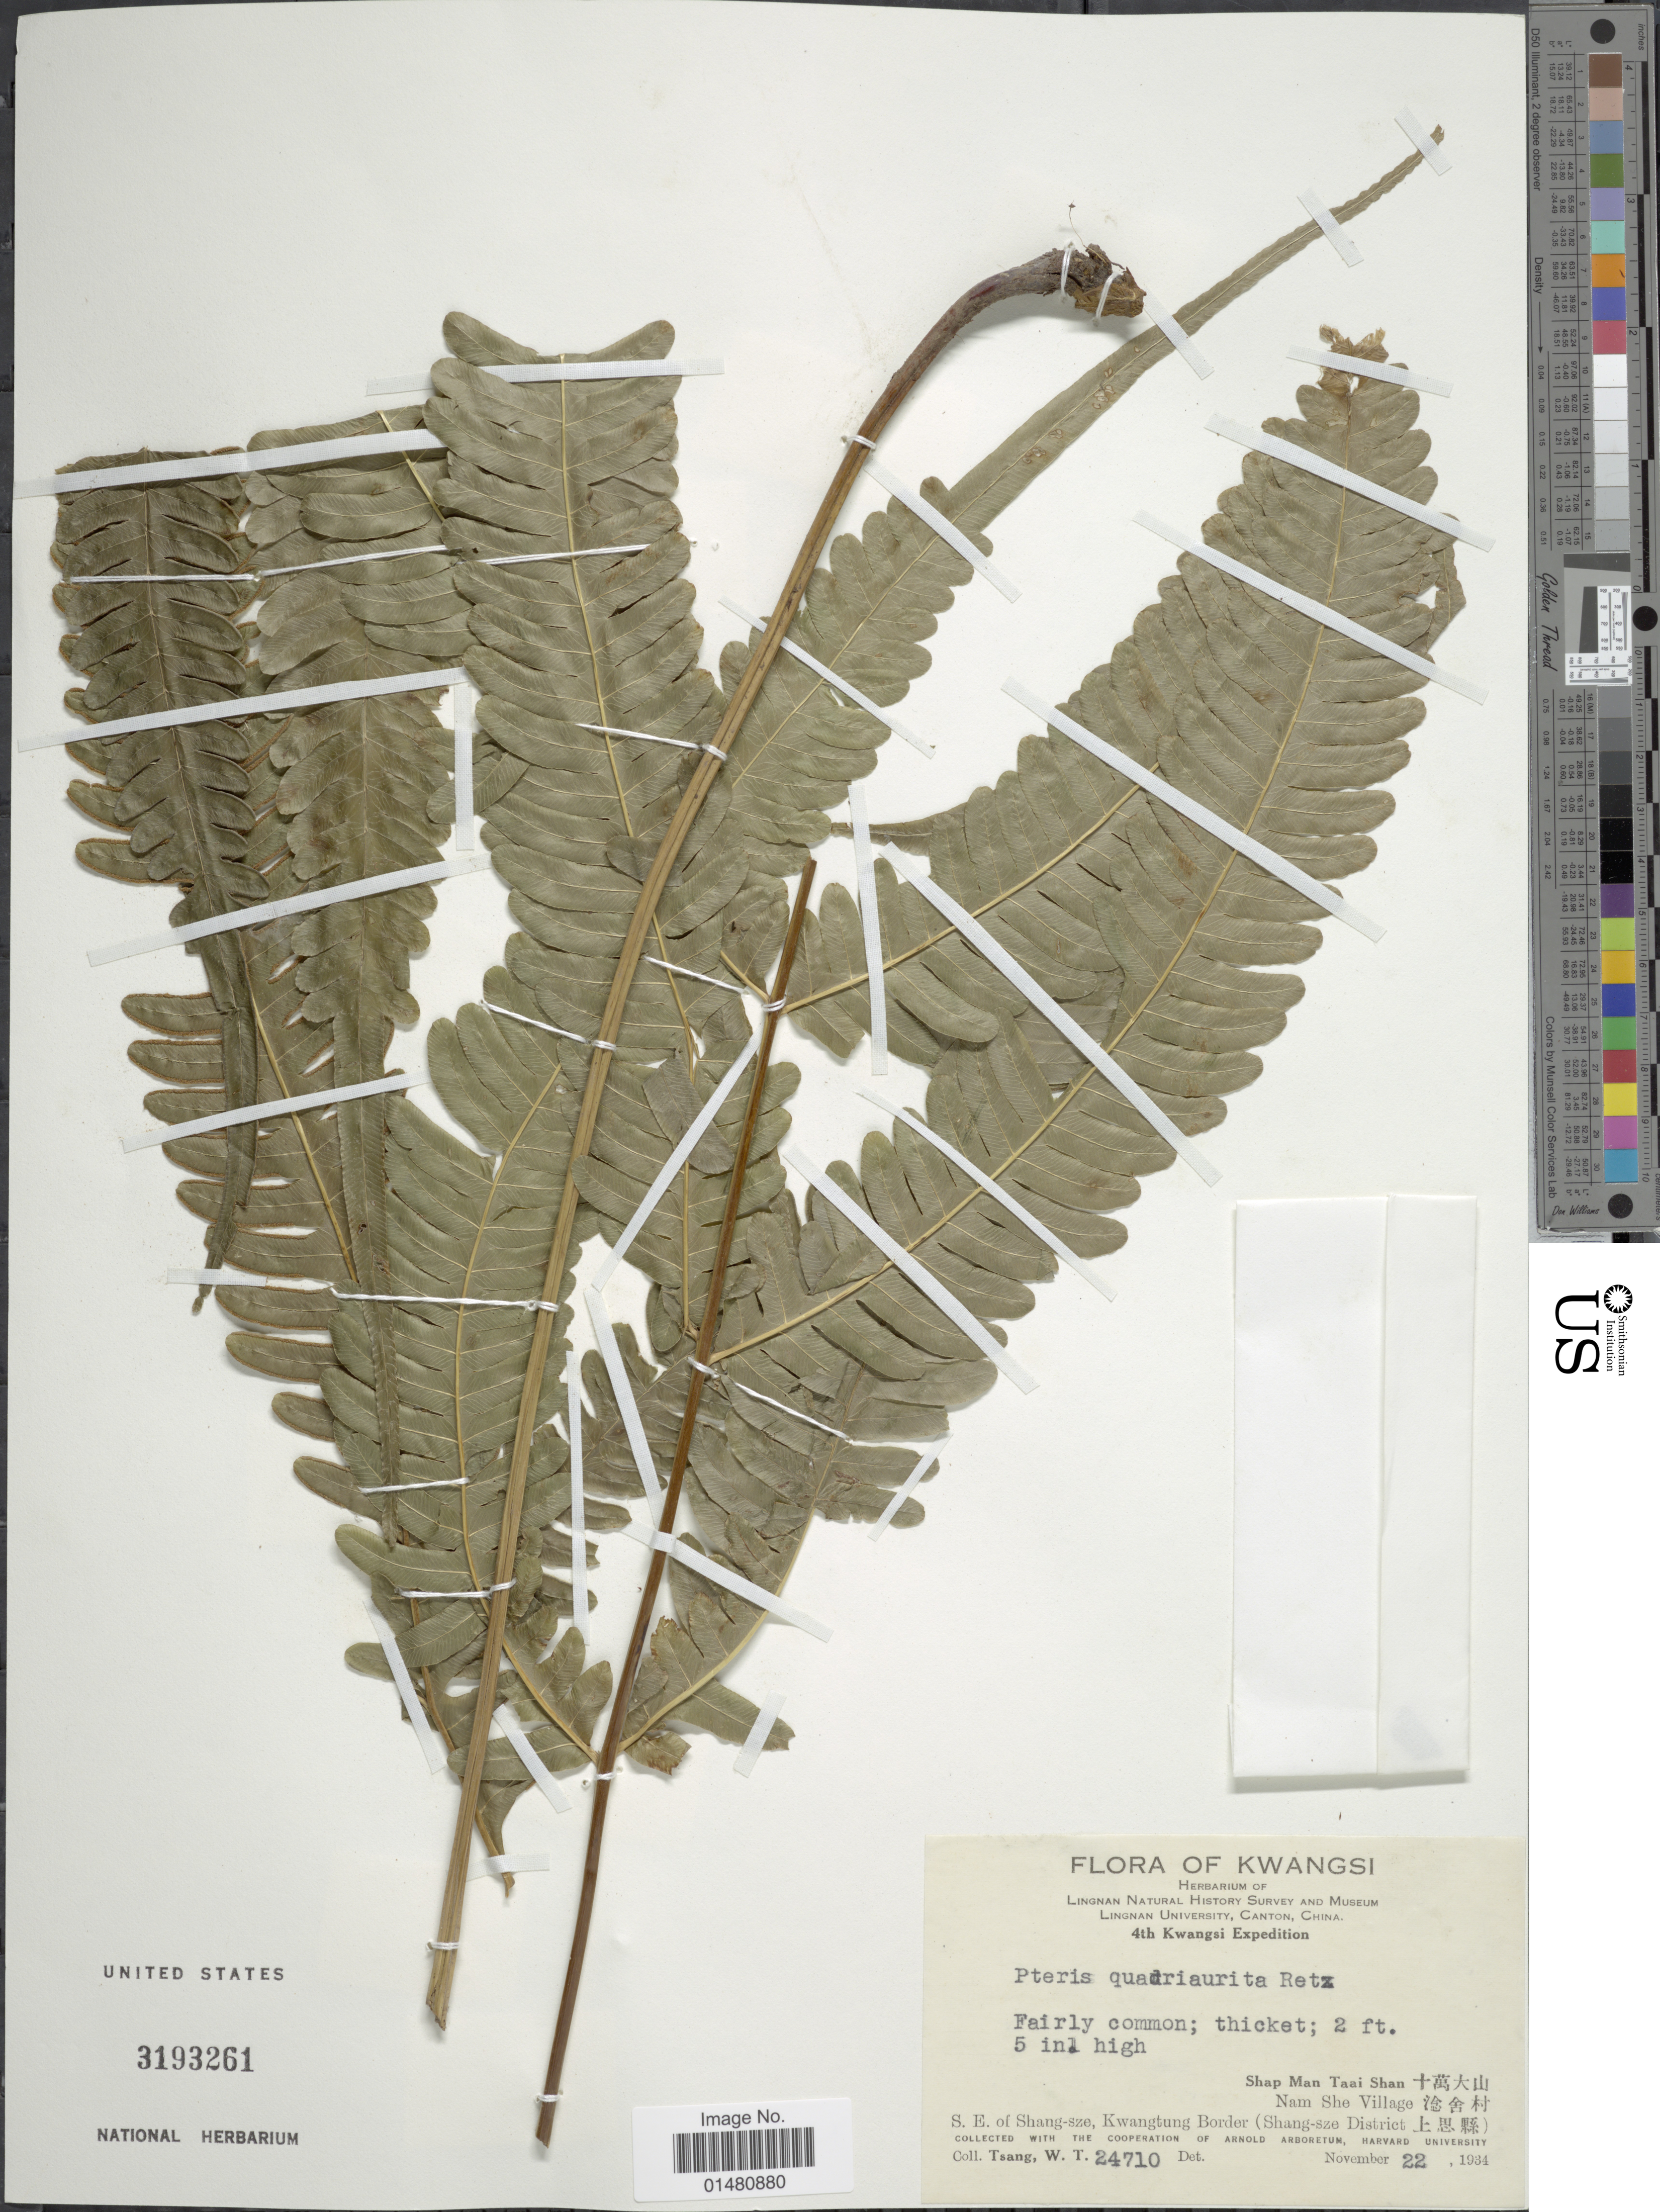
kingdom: Plantae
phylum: Tracheophyta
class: Polypodiopsida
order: Polypodiales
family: Pteridaceae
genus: Pteris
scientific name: Pteris quadriaurita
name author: Retz.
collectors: W. T. Tsang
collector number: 24710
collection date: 1934-11-22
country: China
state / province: Guangxi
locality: Kwangsi, Shap Man Taai Shan X, Nam She Village X, S.E. of Shang-sze, Kwangtung Border (Shang-sze District X)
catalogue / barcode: US 3193261